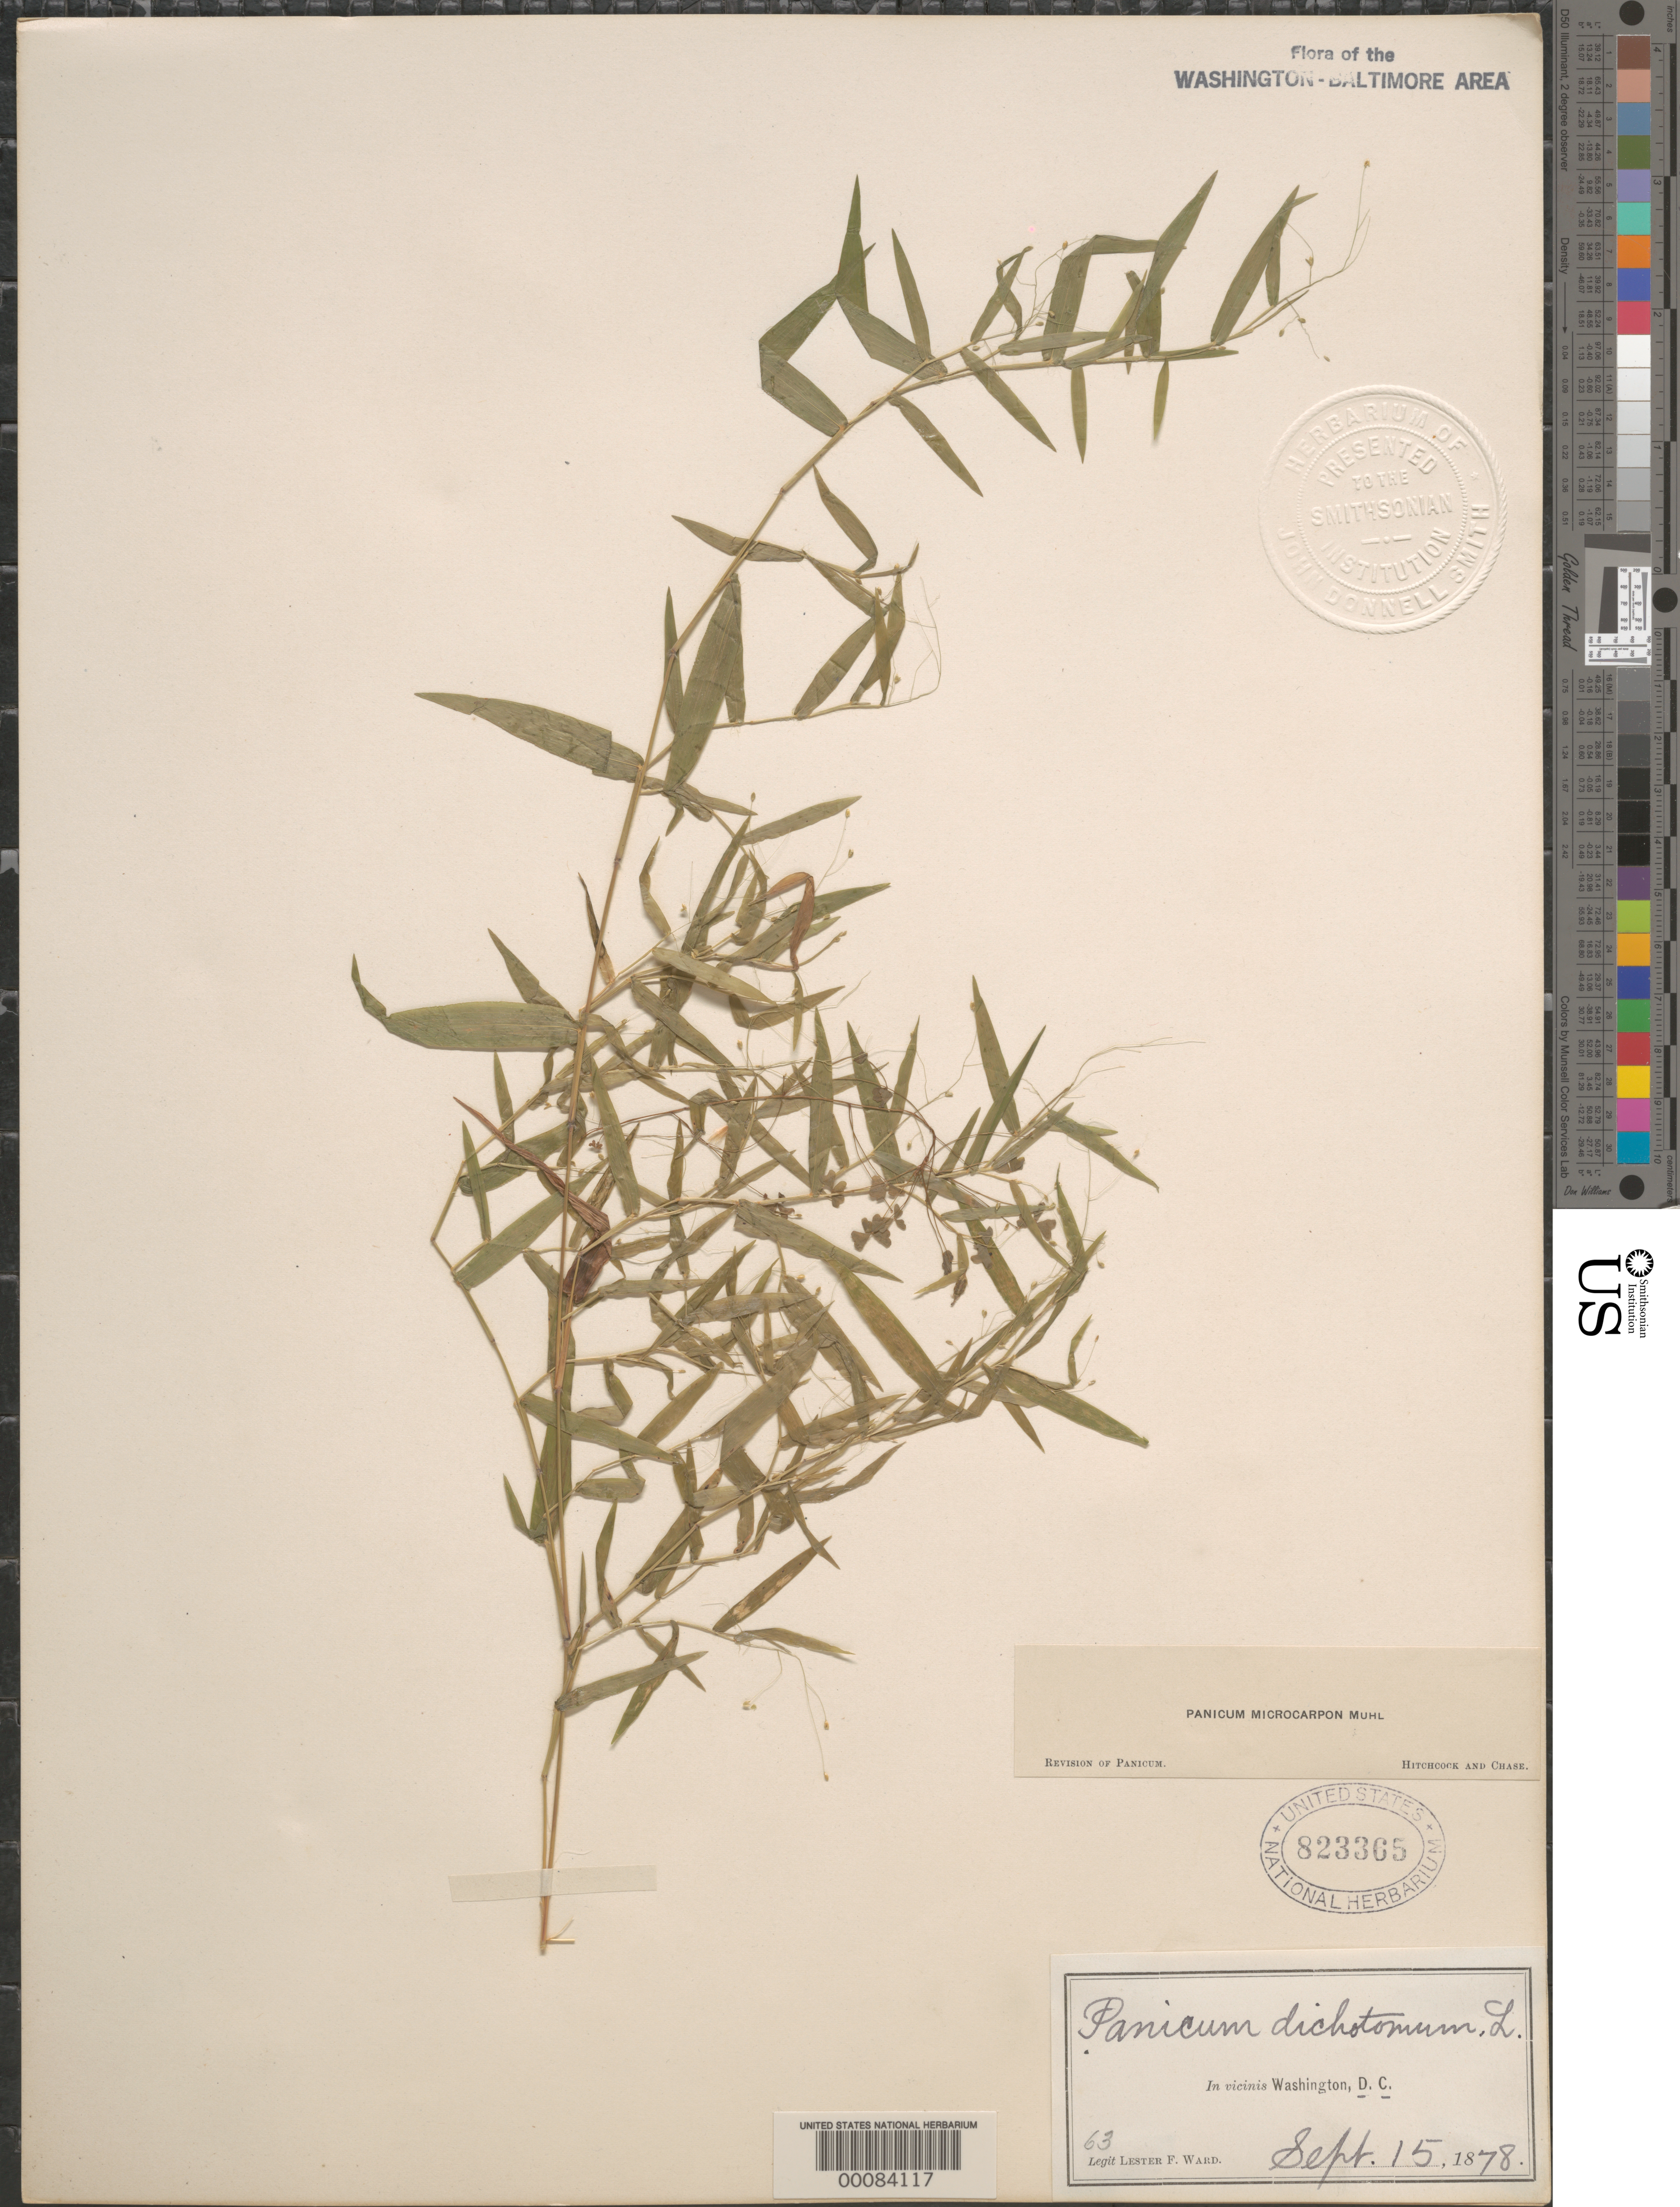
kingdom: Plantae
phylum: Tracheophyta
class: Liliopsida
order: Poales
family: Poaceae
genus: Dichanthelium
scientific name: Dichanthelium dichotomum var. dichotomum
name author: (L.) Gould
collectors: L. F. Ward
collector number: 63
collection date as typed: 15 Sep 1878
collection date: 1878-09-15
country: United States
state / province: District of Columbia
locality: Washington DC area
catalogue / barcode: US 823365